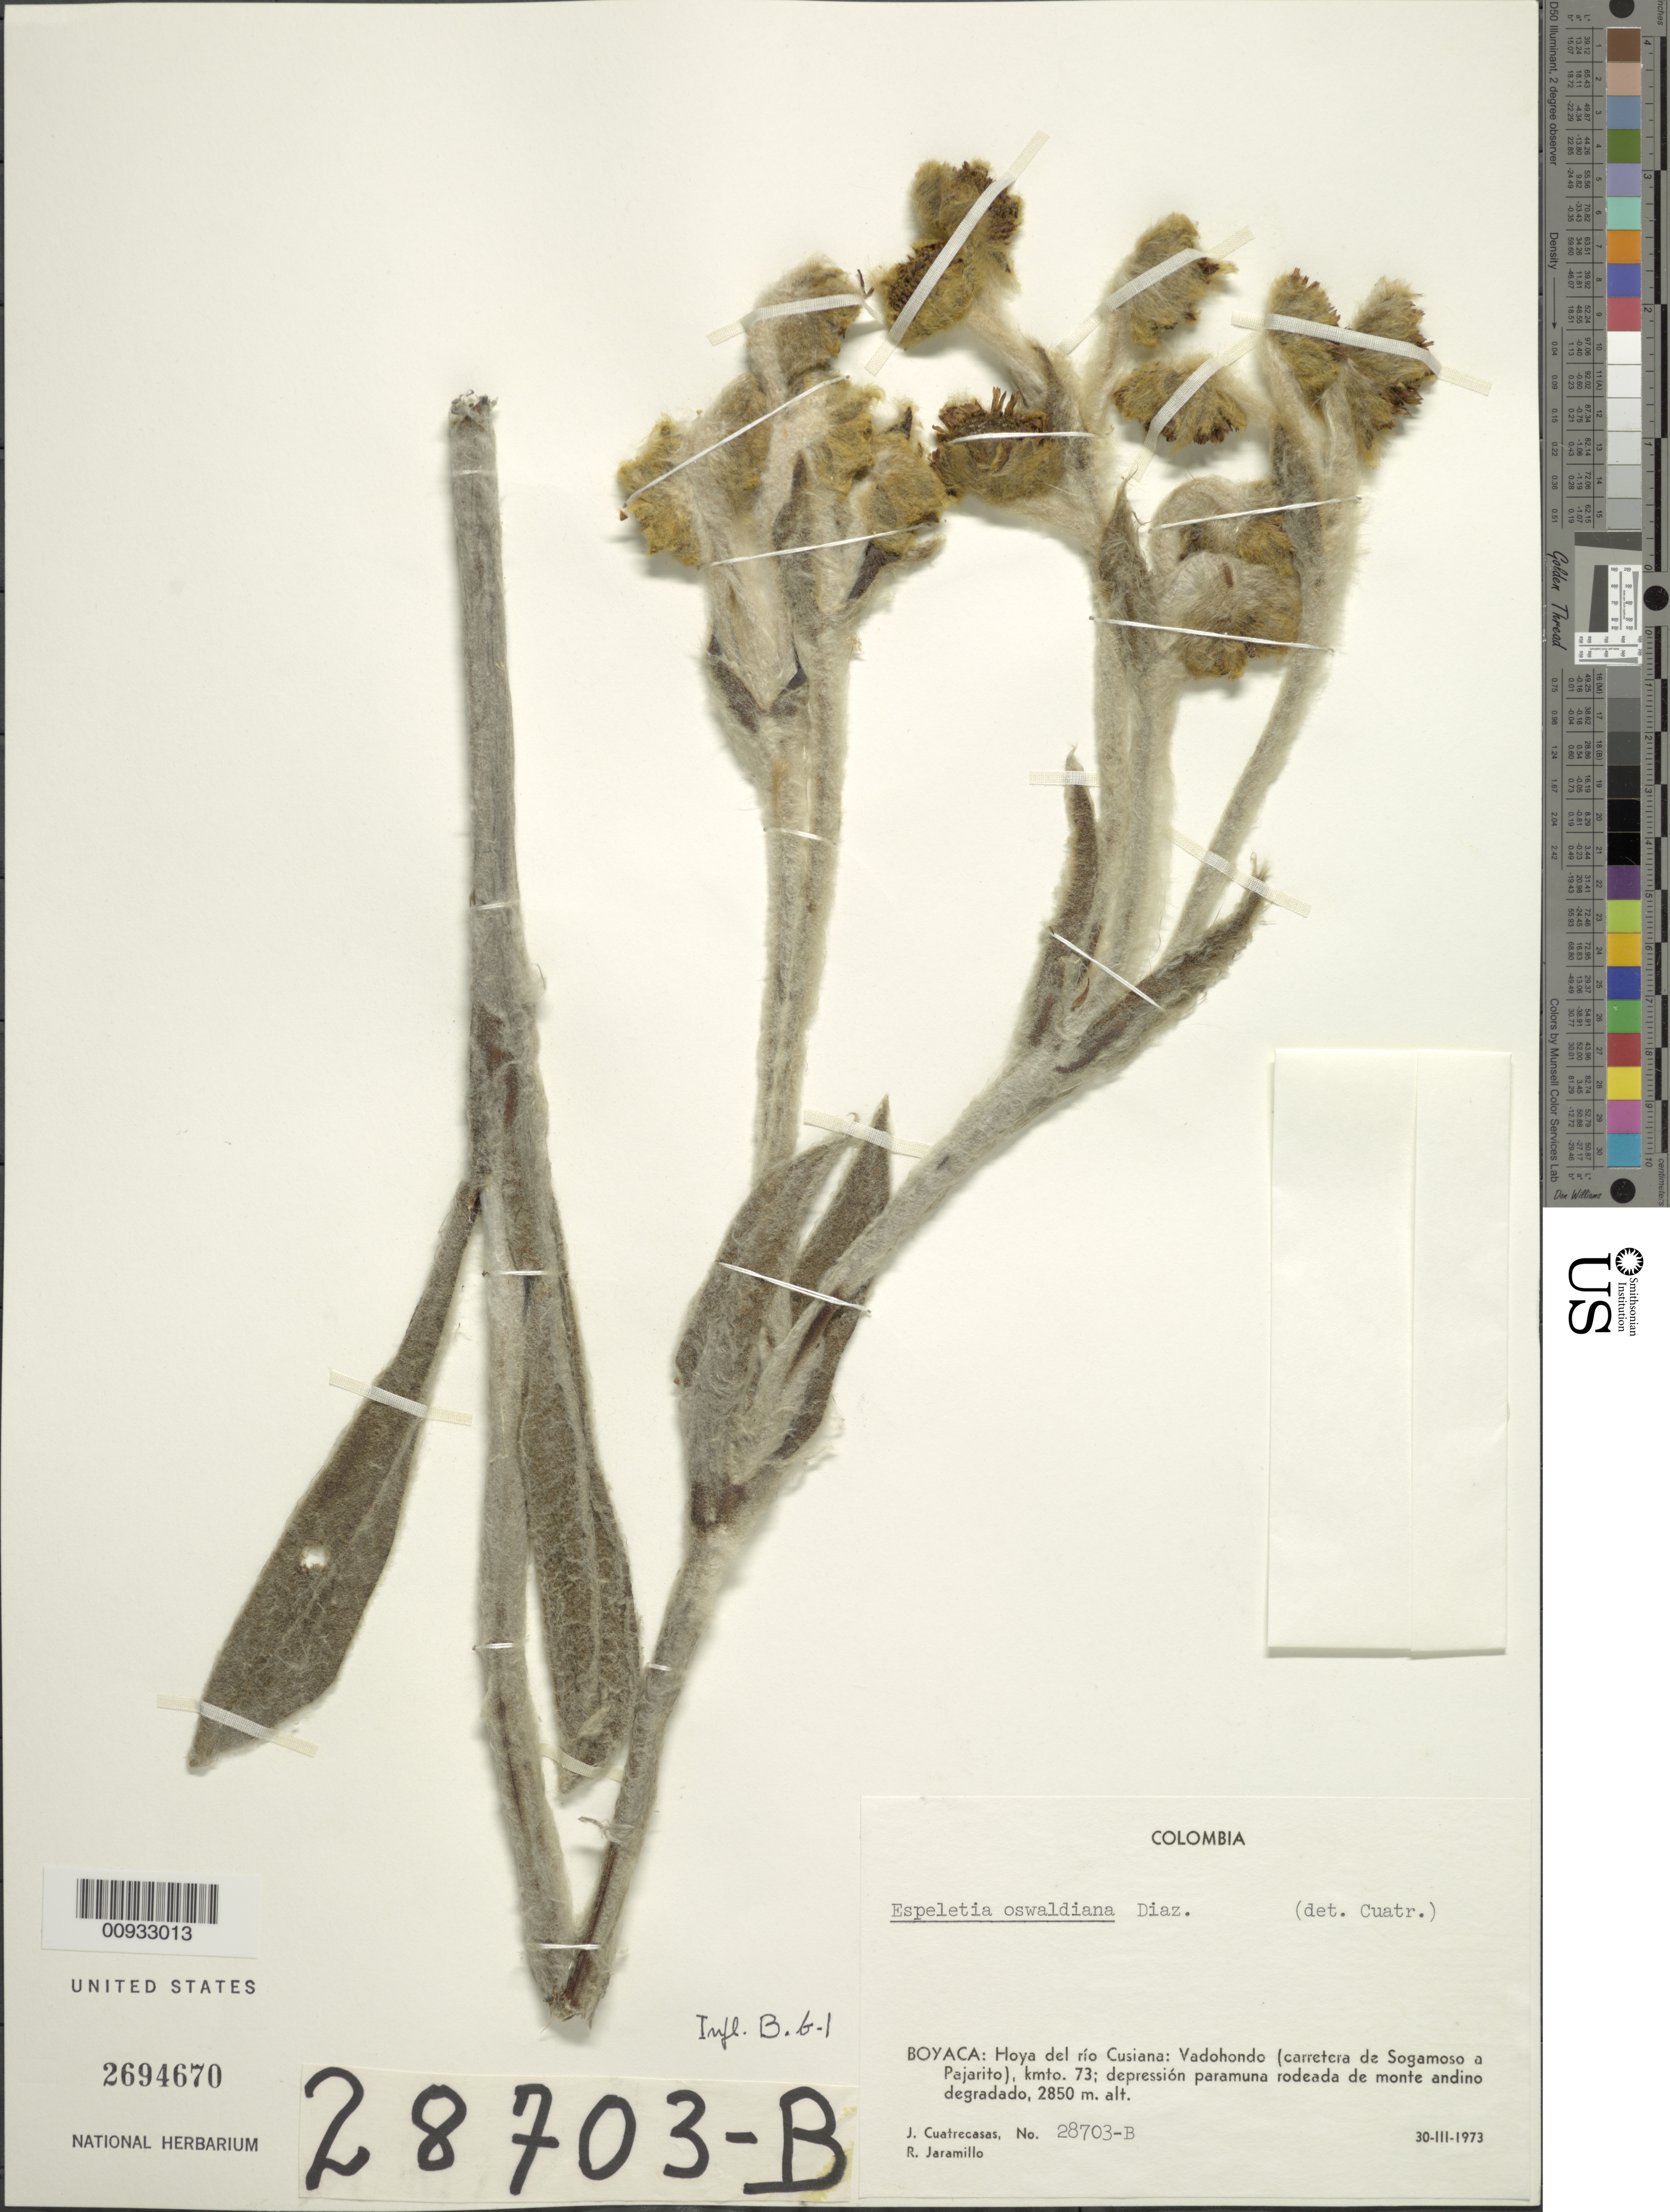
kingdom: Plantae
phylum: Tracheophyta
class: Magnoliopsida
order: Asterales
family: Asteraceae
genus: Espeletia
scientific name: Espeletia oswaldiana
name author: S. Díaz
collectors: J. Cuatrecasas & R. Jaramillo M.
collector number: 28703-B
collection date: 1973-03-30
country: Colombia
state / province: Boyacá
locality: Hoya del rio Cusiana, Vadohondo (carretera de Sogamoso a Pajarito), kmto. 73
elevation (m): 2850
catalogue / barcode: US 2694670